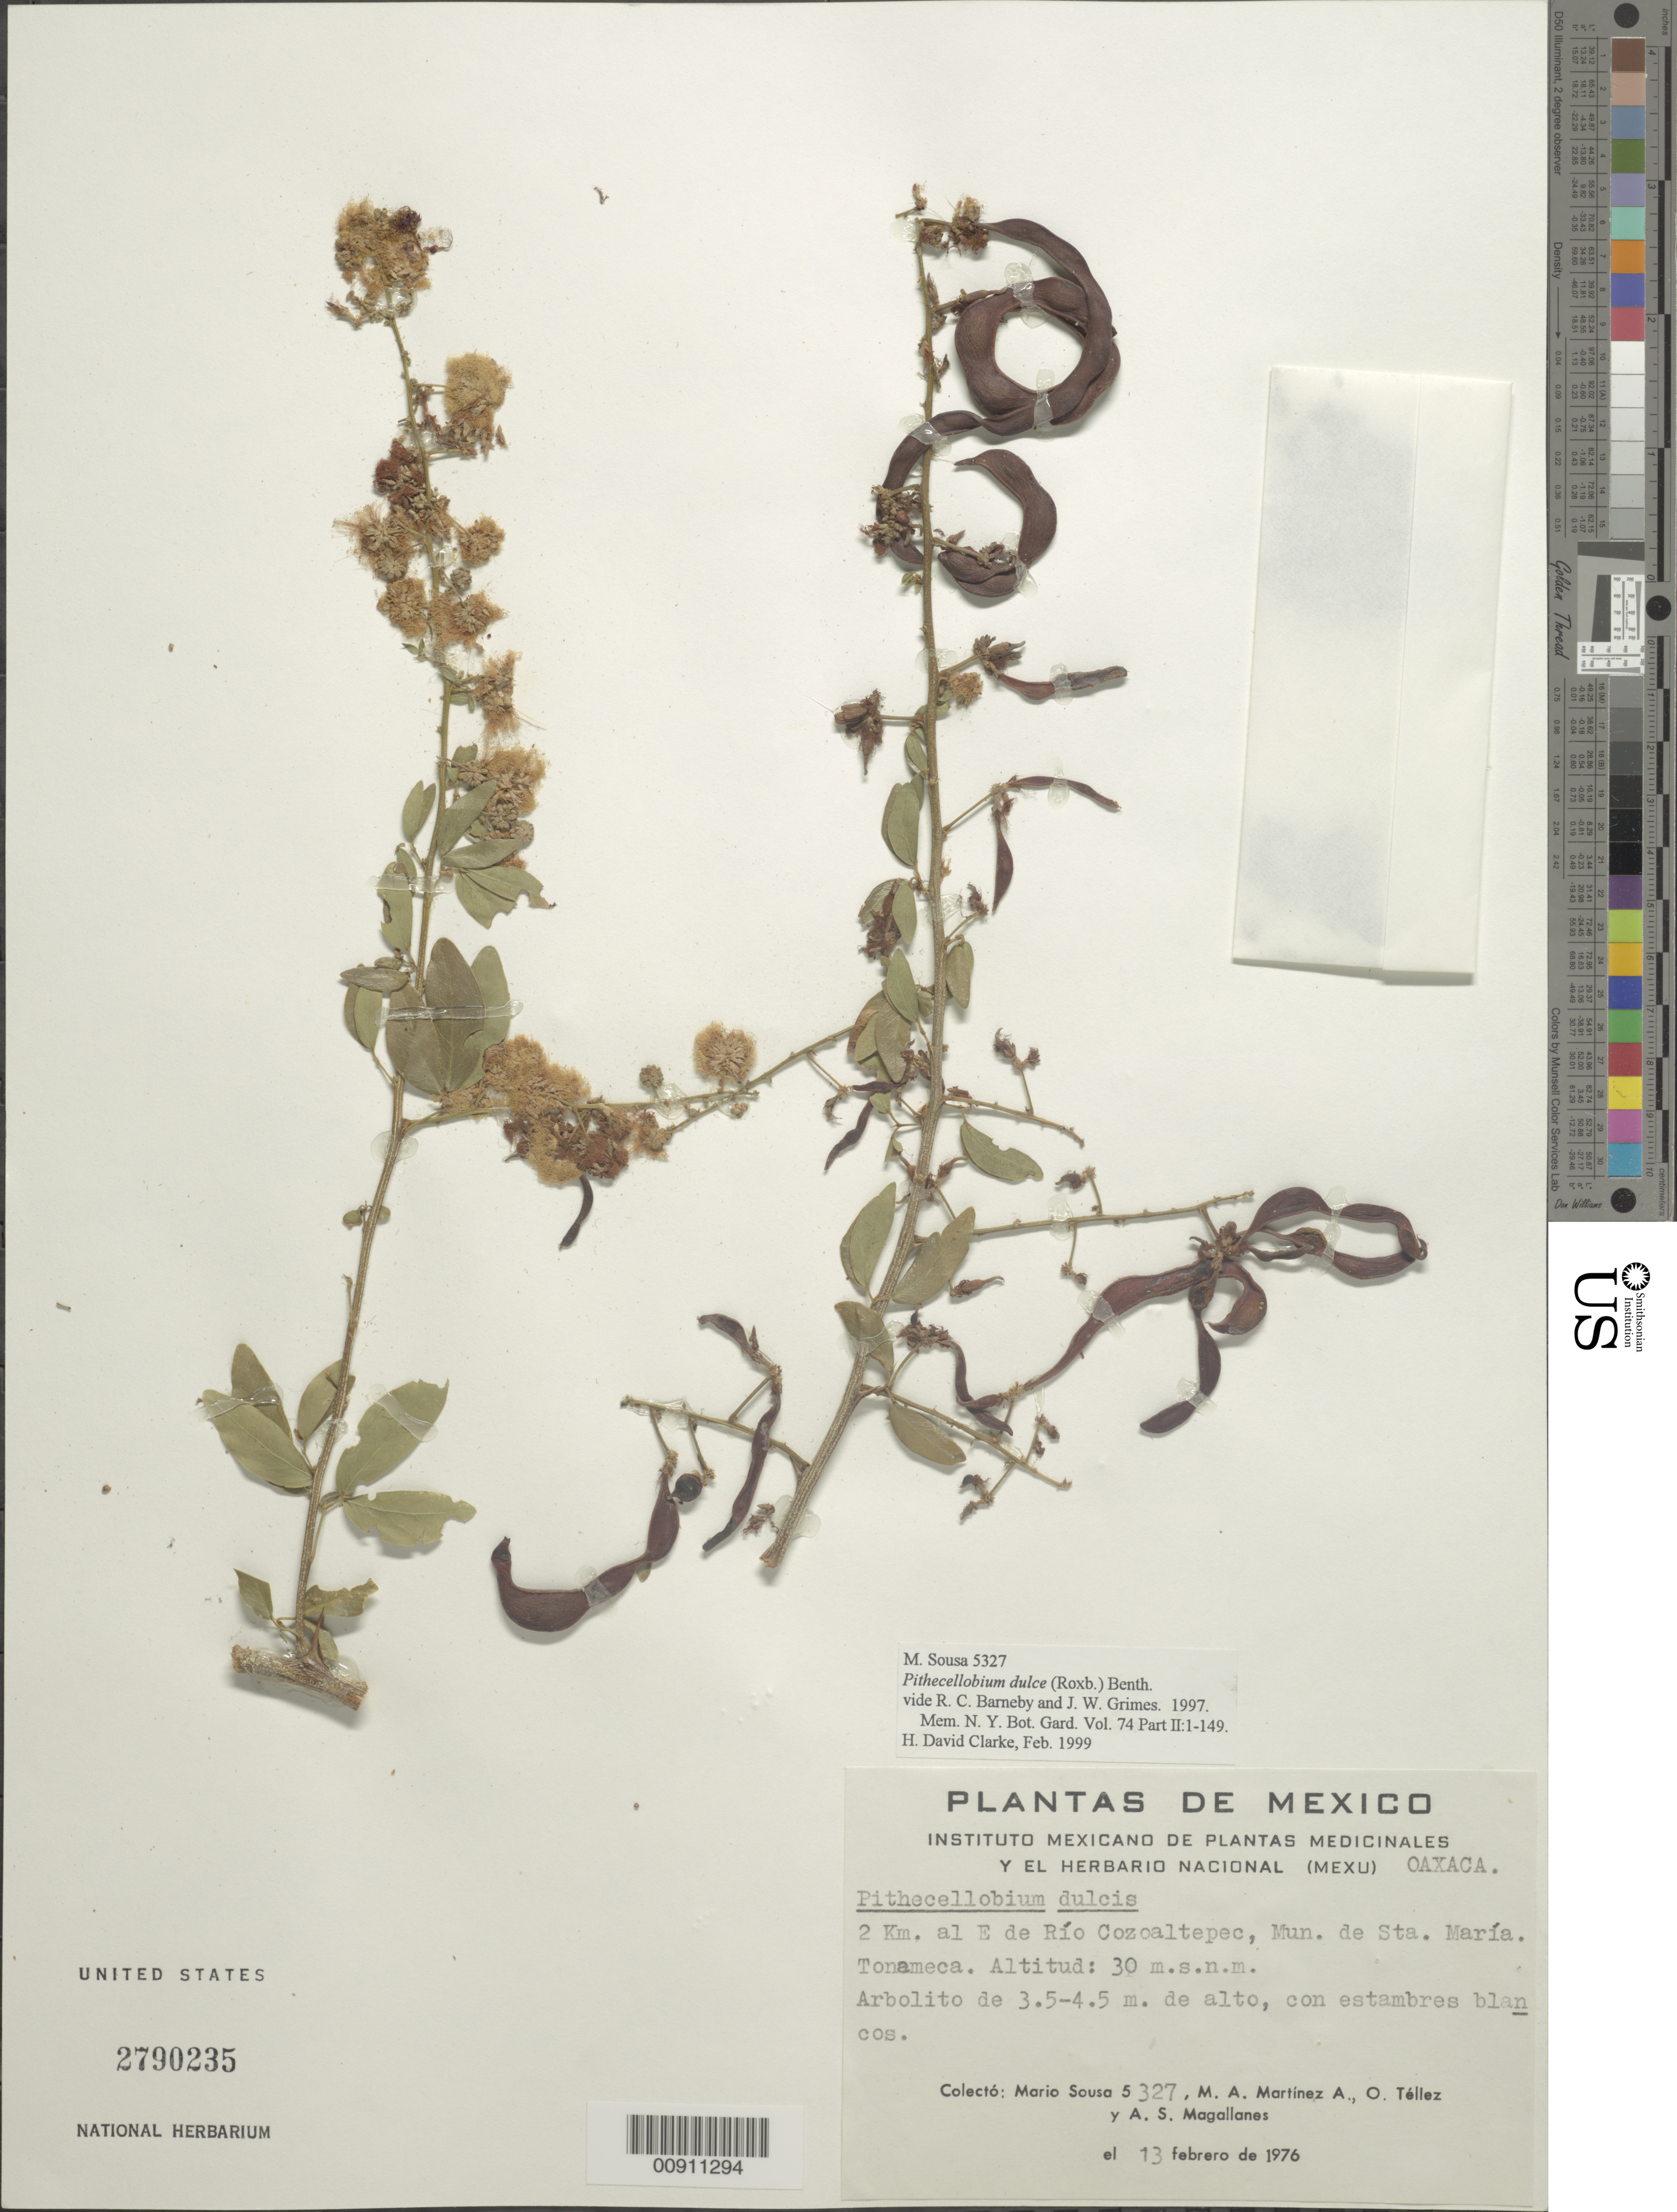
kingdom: Plantae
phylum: Tracheophyta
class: Magnoliopsida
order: Fabales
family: Fabaceae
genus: Pithecellobium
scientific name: Pithecellobium dulce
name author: (Roxb.) Benth.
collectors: M. Sousa S., M. A. Martínez Alfaro, O. Téllez V. & A. Magallanes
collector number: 5327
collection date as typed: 13 Feb 1976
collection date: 1976-02-13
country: Mexico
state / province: Oaxaca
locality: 2 km. al E de Río Cozoaltepec, Mun. Sta. María. Tonameca.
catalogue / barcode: US 2790235